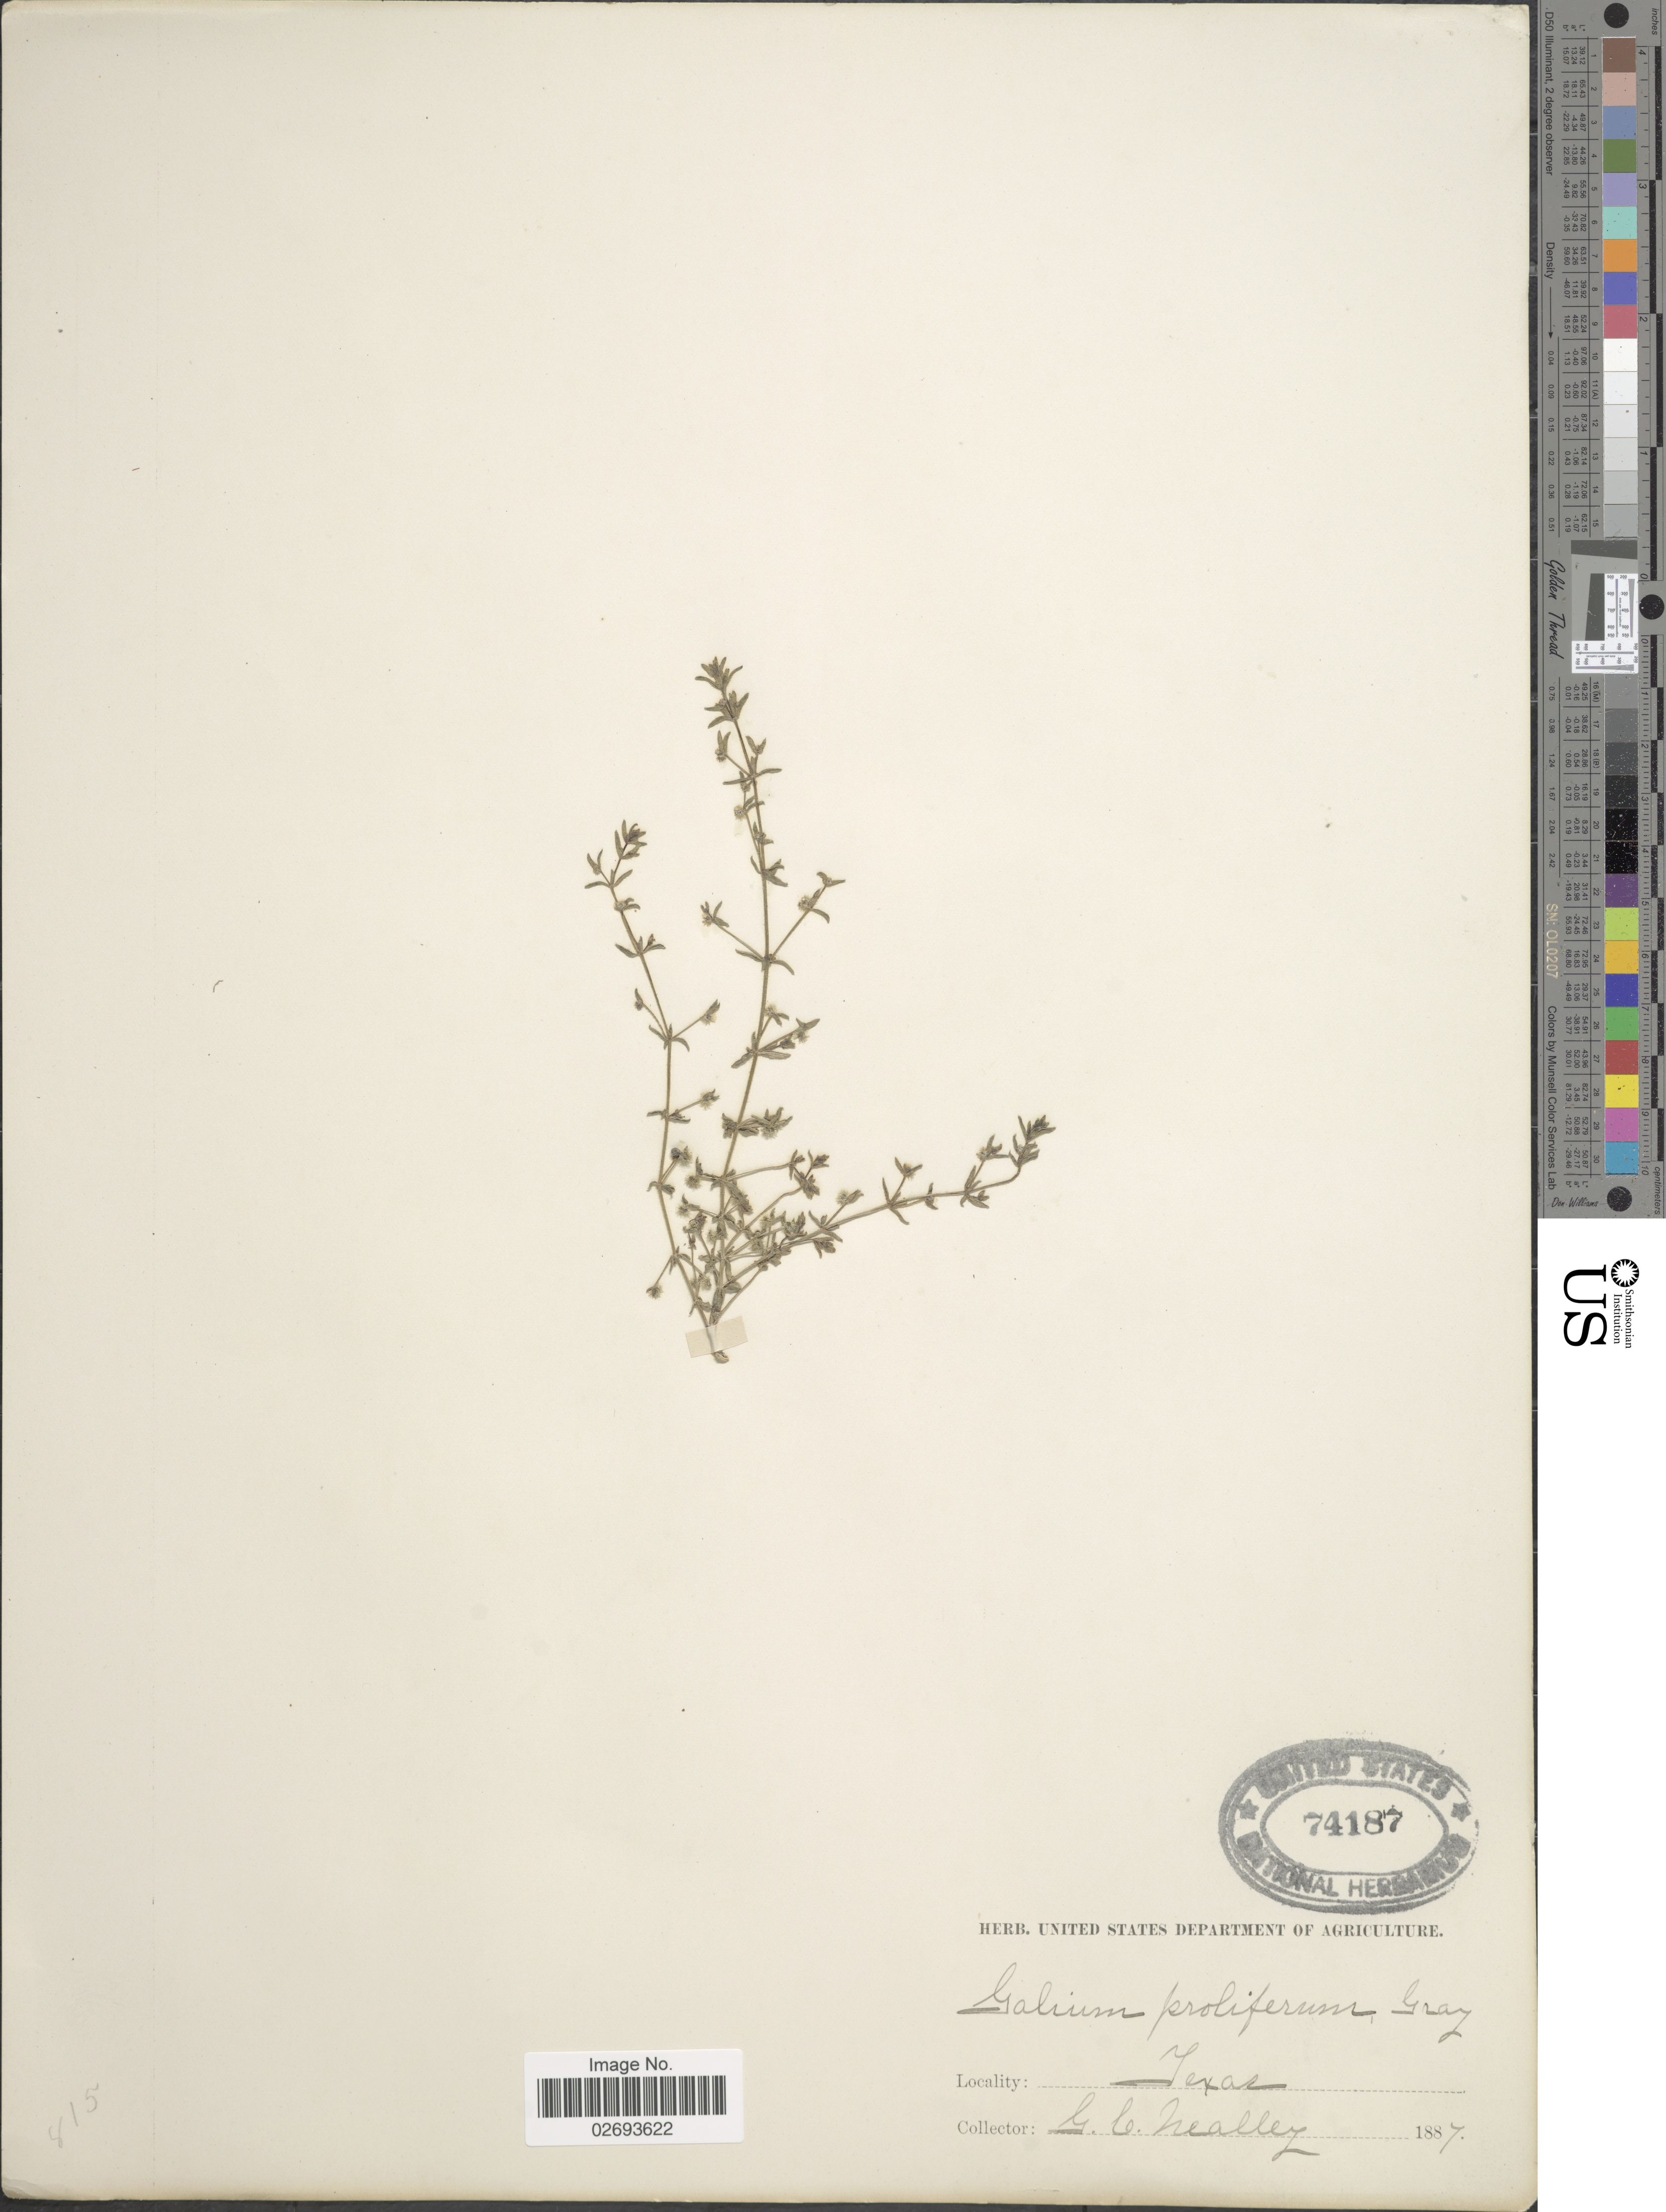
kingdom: Plantae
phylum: Tracheophyta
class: Magnoliopsida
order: Gentianales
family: Rubiaceae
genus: Galium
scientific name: Galium proliferum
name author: A. Gray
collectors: G. C. Nealley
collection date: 1887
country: United States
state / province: Texas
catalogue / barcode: US 74187